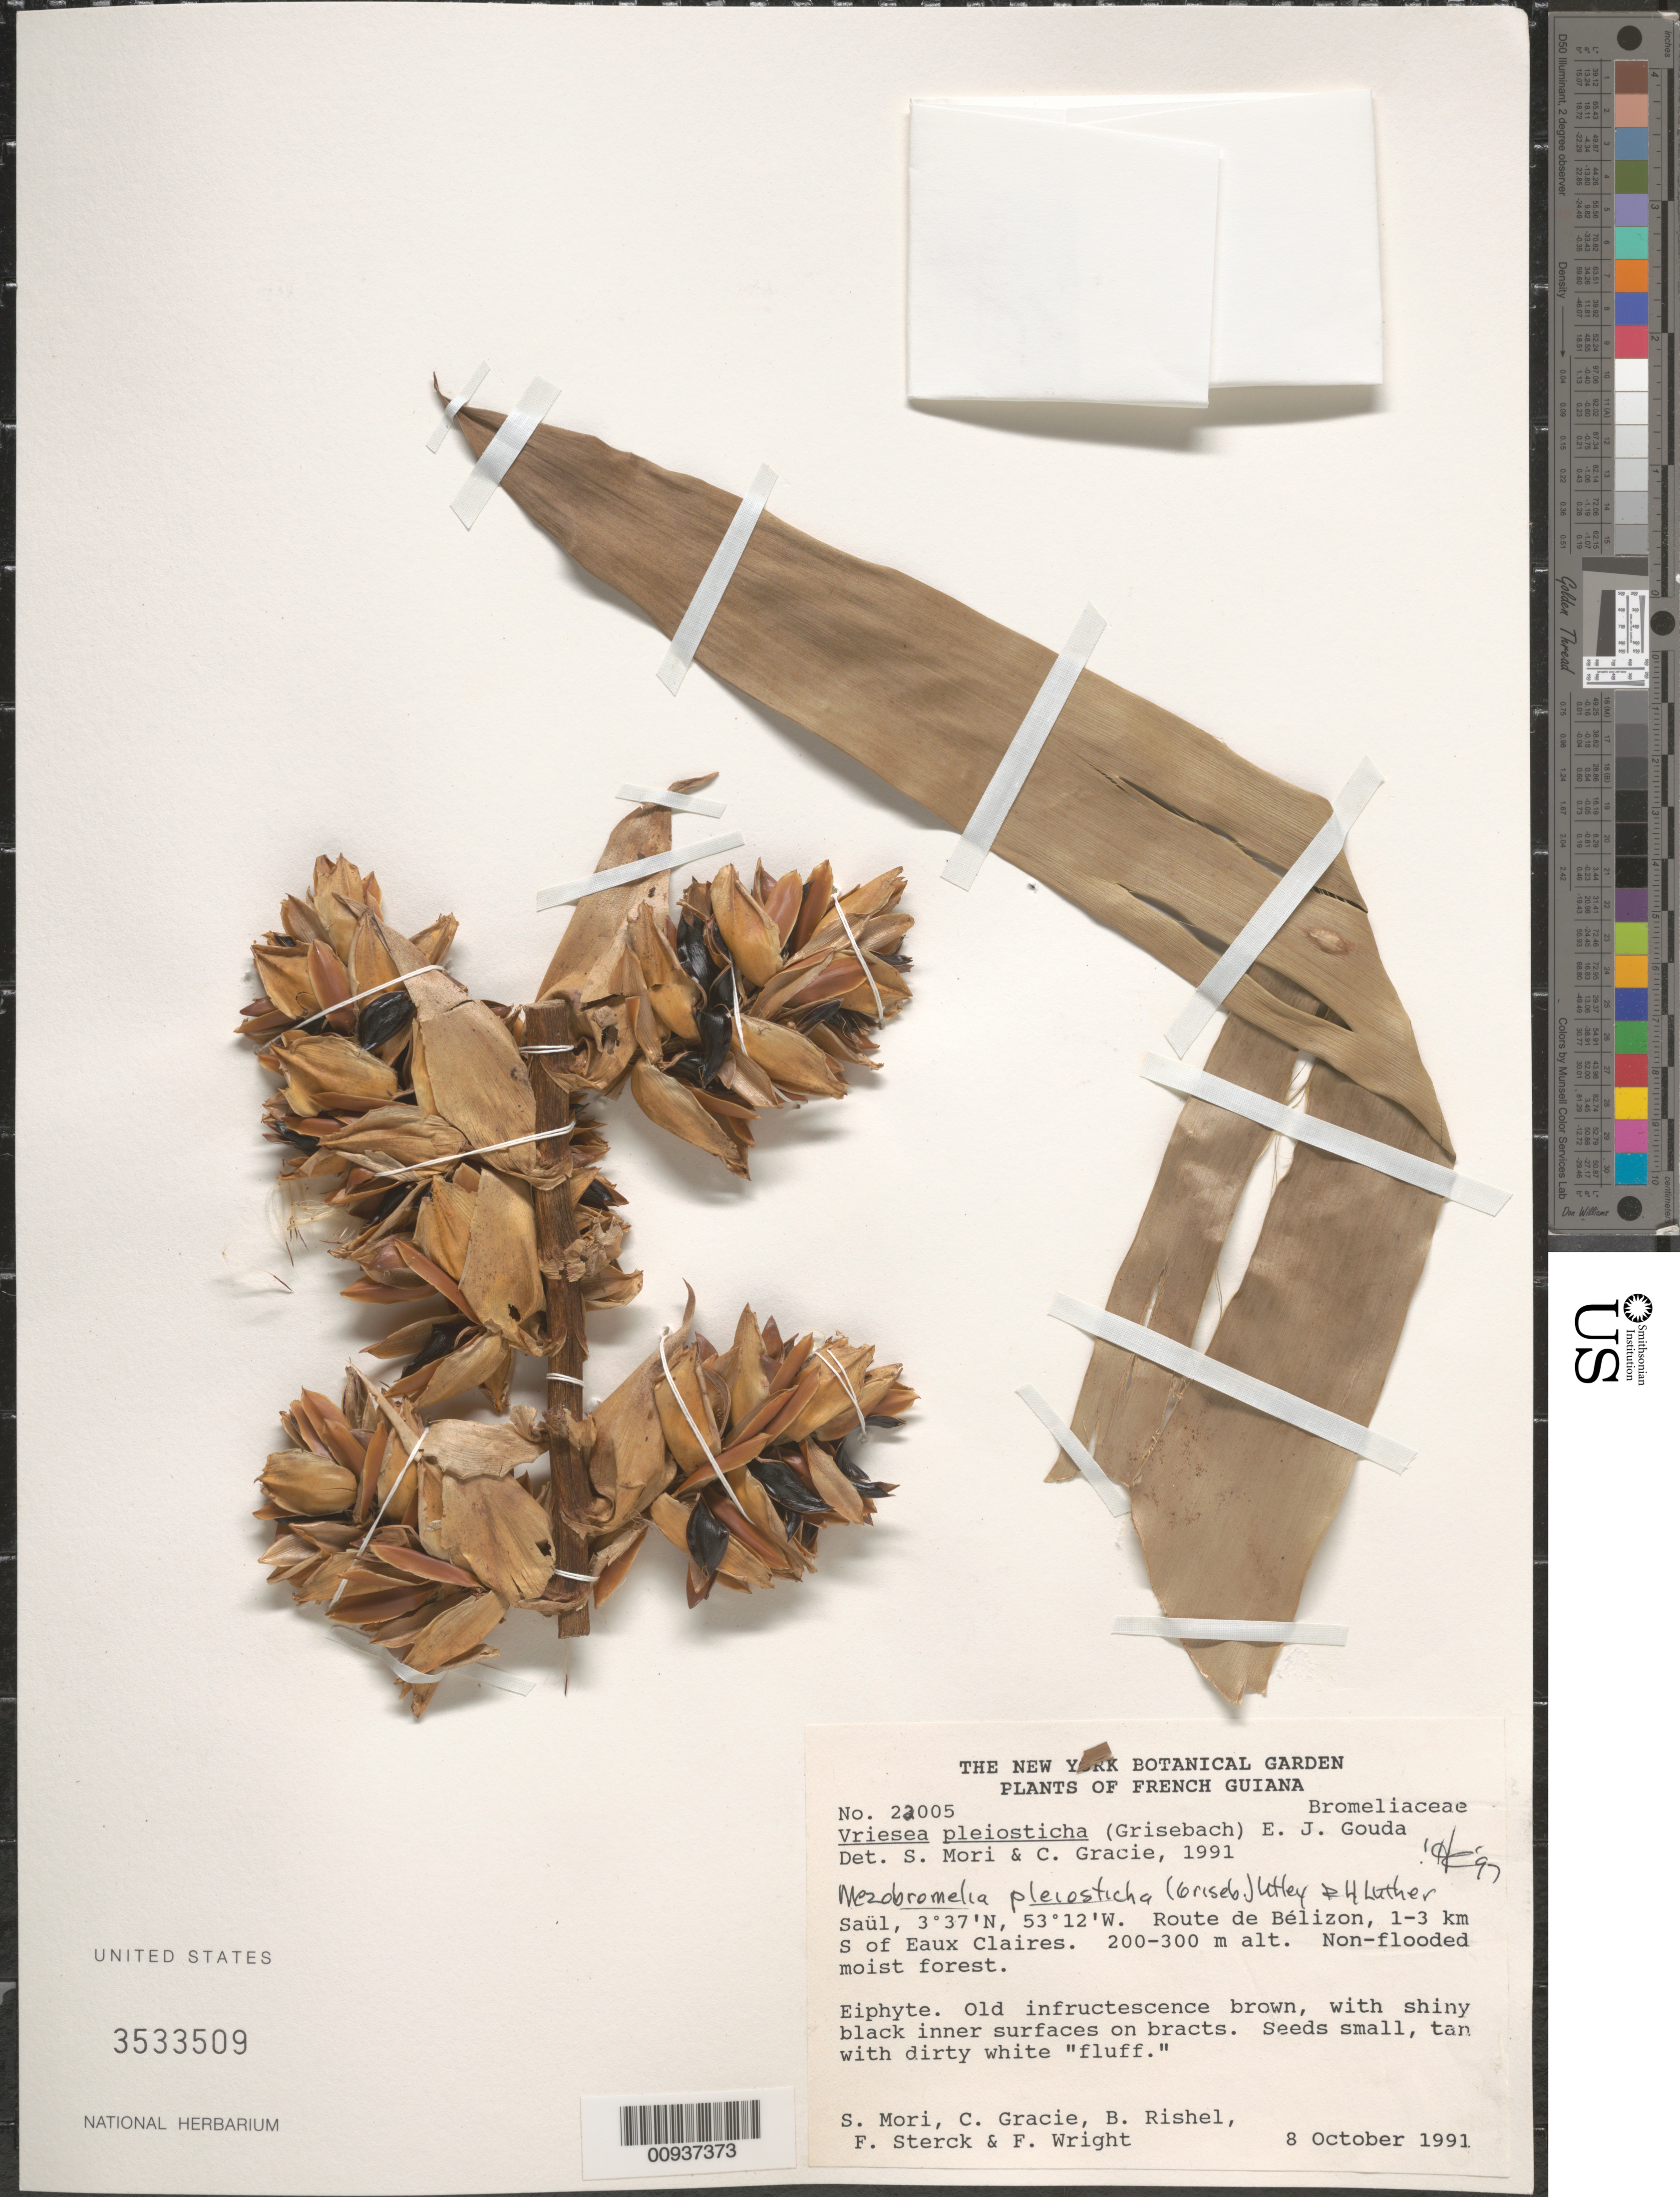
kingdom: Plantae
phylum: Tracheophyta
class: Liliopsida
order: Poales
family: Bromeliaceae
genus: Mezobromelia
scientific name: Mezobromelia pleiosticha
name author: (Griseb.) Utley & H. Luther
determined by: Luther, Harry E.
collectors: S. Mori, C. A. Gracie, B. Rishel, F. Sterck & F. Wright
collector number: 22005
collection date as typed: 8-Oct-91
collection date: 1991-10-08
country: French Guiana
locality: Saül, Route de Bélizon, 1-3 km S of Eaux Claires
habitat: Non-flooded moist forest.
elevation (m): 200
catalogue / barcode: US 3533509